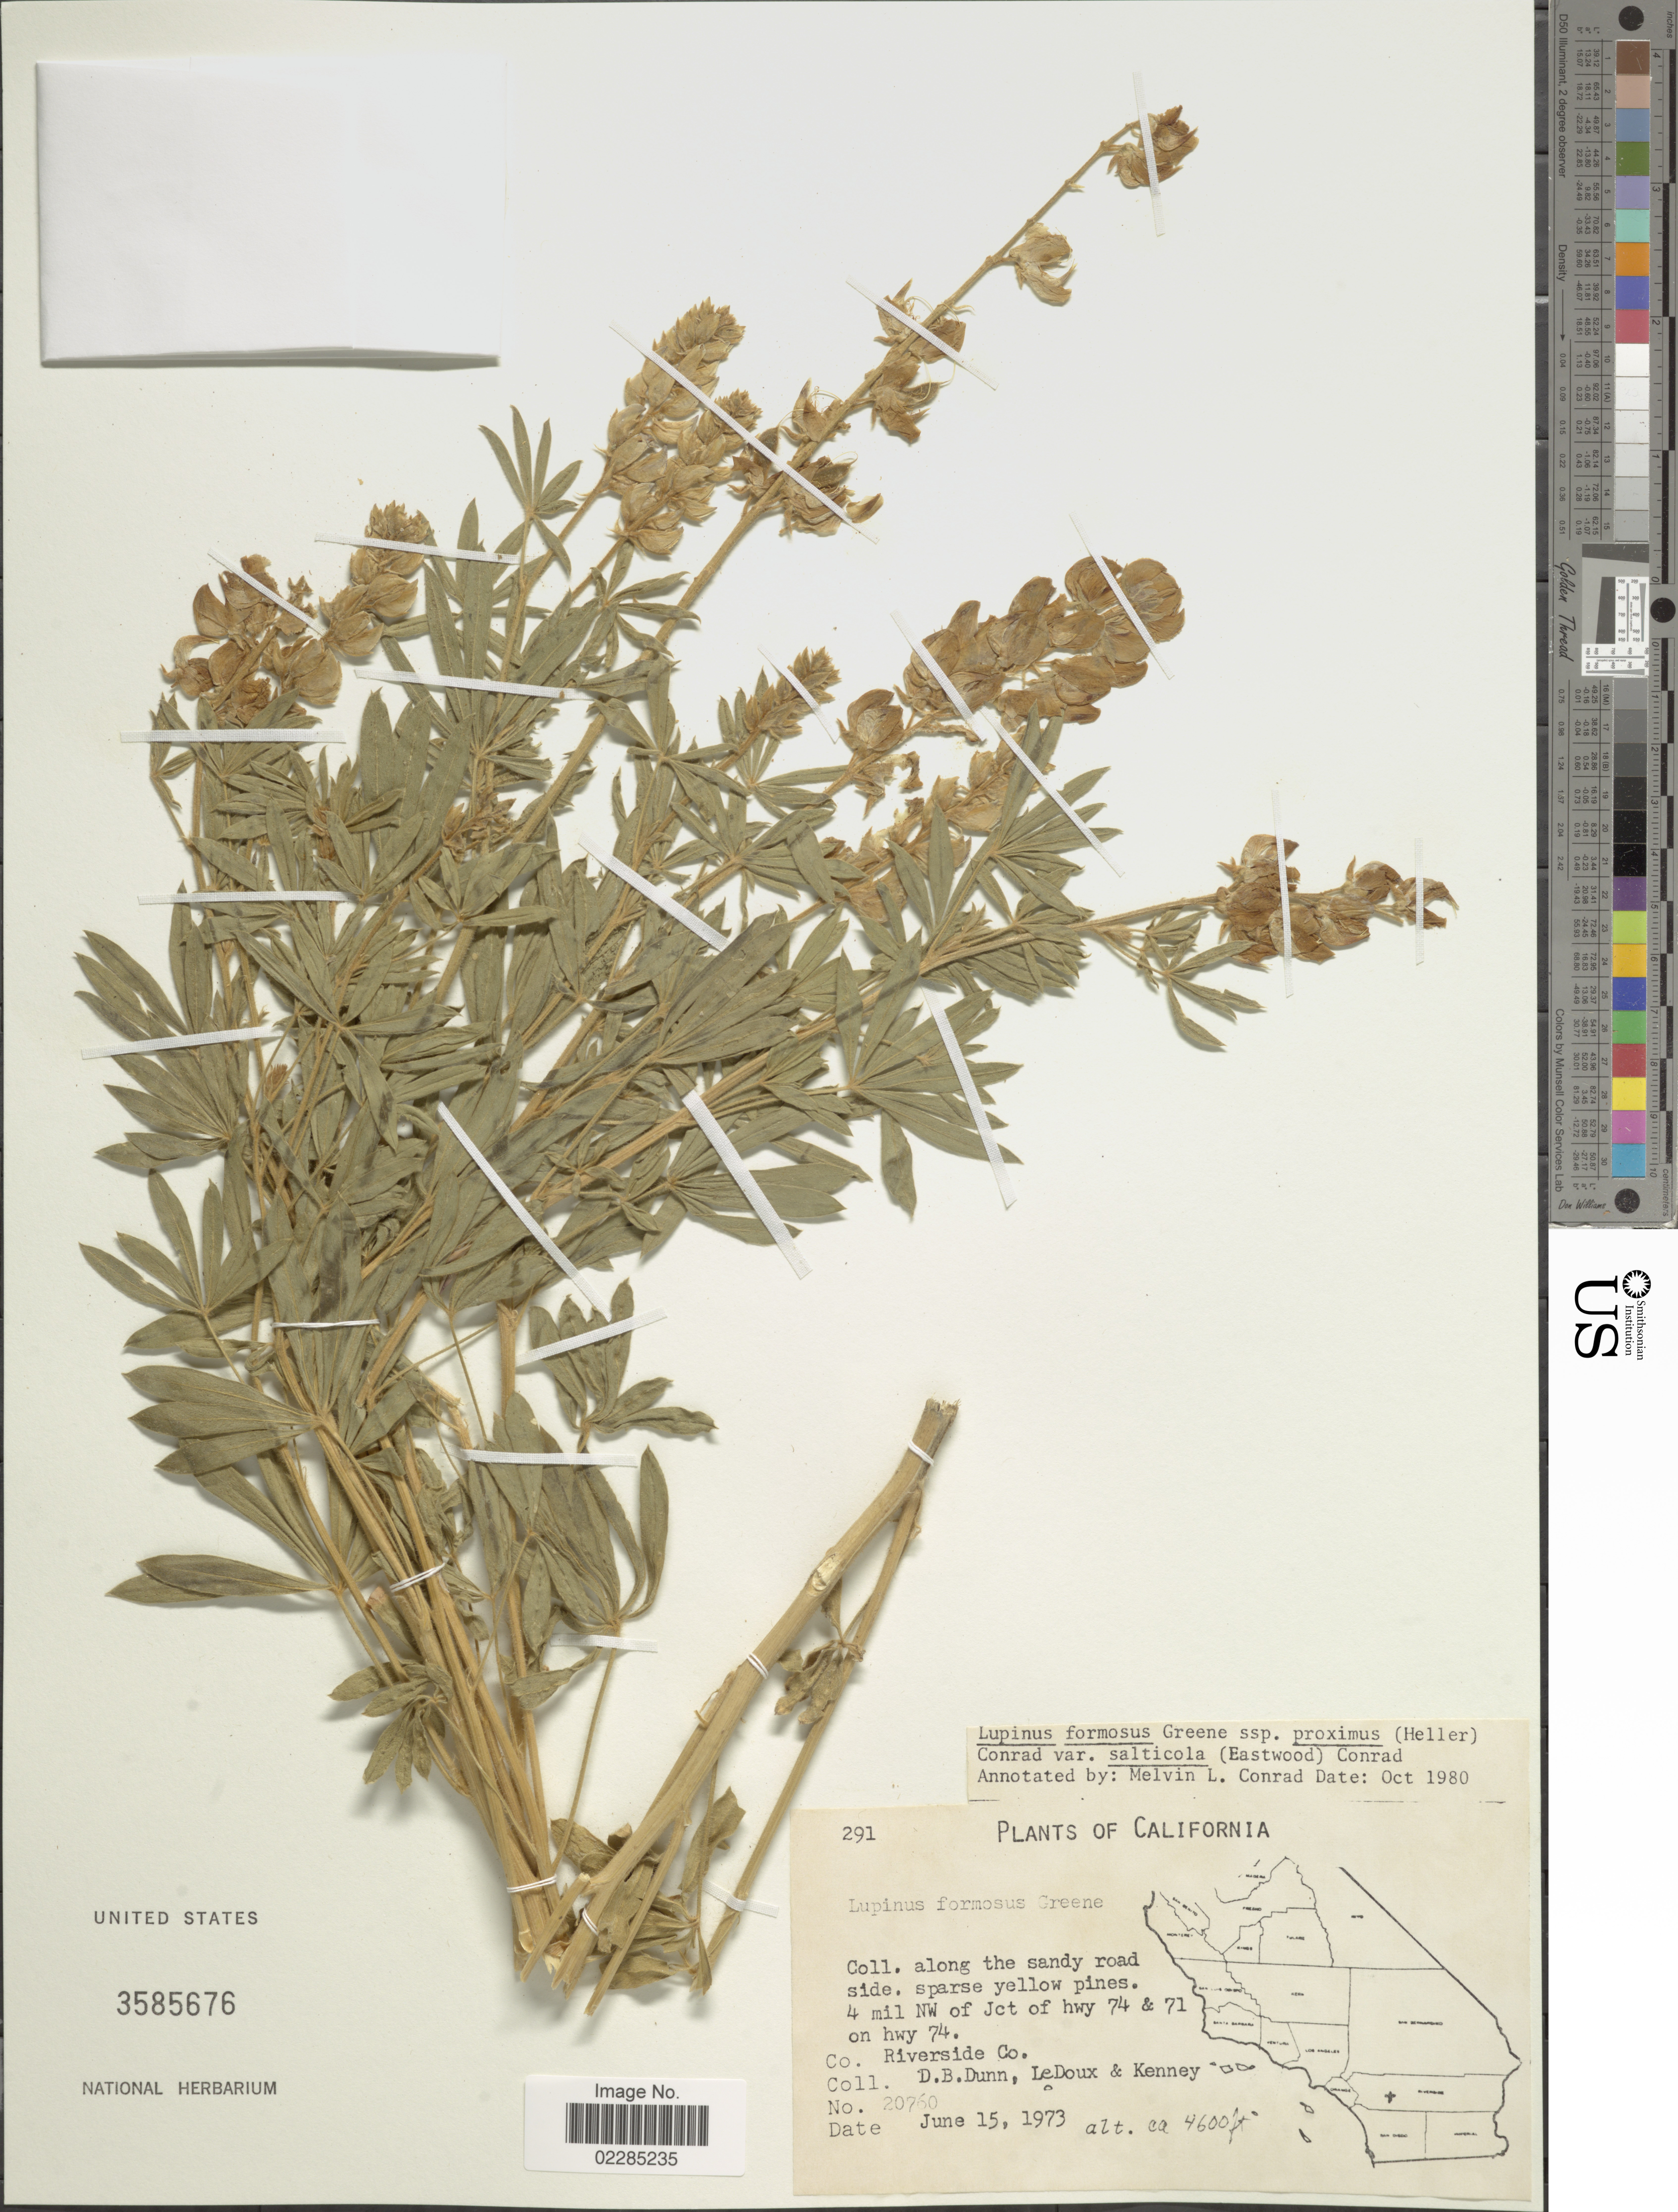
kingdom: Plantae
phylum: Tracheophyta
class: Magnoliopsida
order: Fabales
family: Fabaceae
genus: Lupinus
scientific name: Lupinus formosus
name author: Greene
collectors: D. B. Dunn, -. Ledoux & Kenney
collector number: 20760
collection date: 1973-06-15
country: United States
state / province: California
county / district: Riverside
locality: Along the sandy roadside. sparse yellow pines. 4 mil of Jct of Hwy 74 & 71 on hwy 74. Co. Riverside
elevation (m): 1402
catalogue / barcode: US 3585676